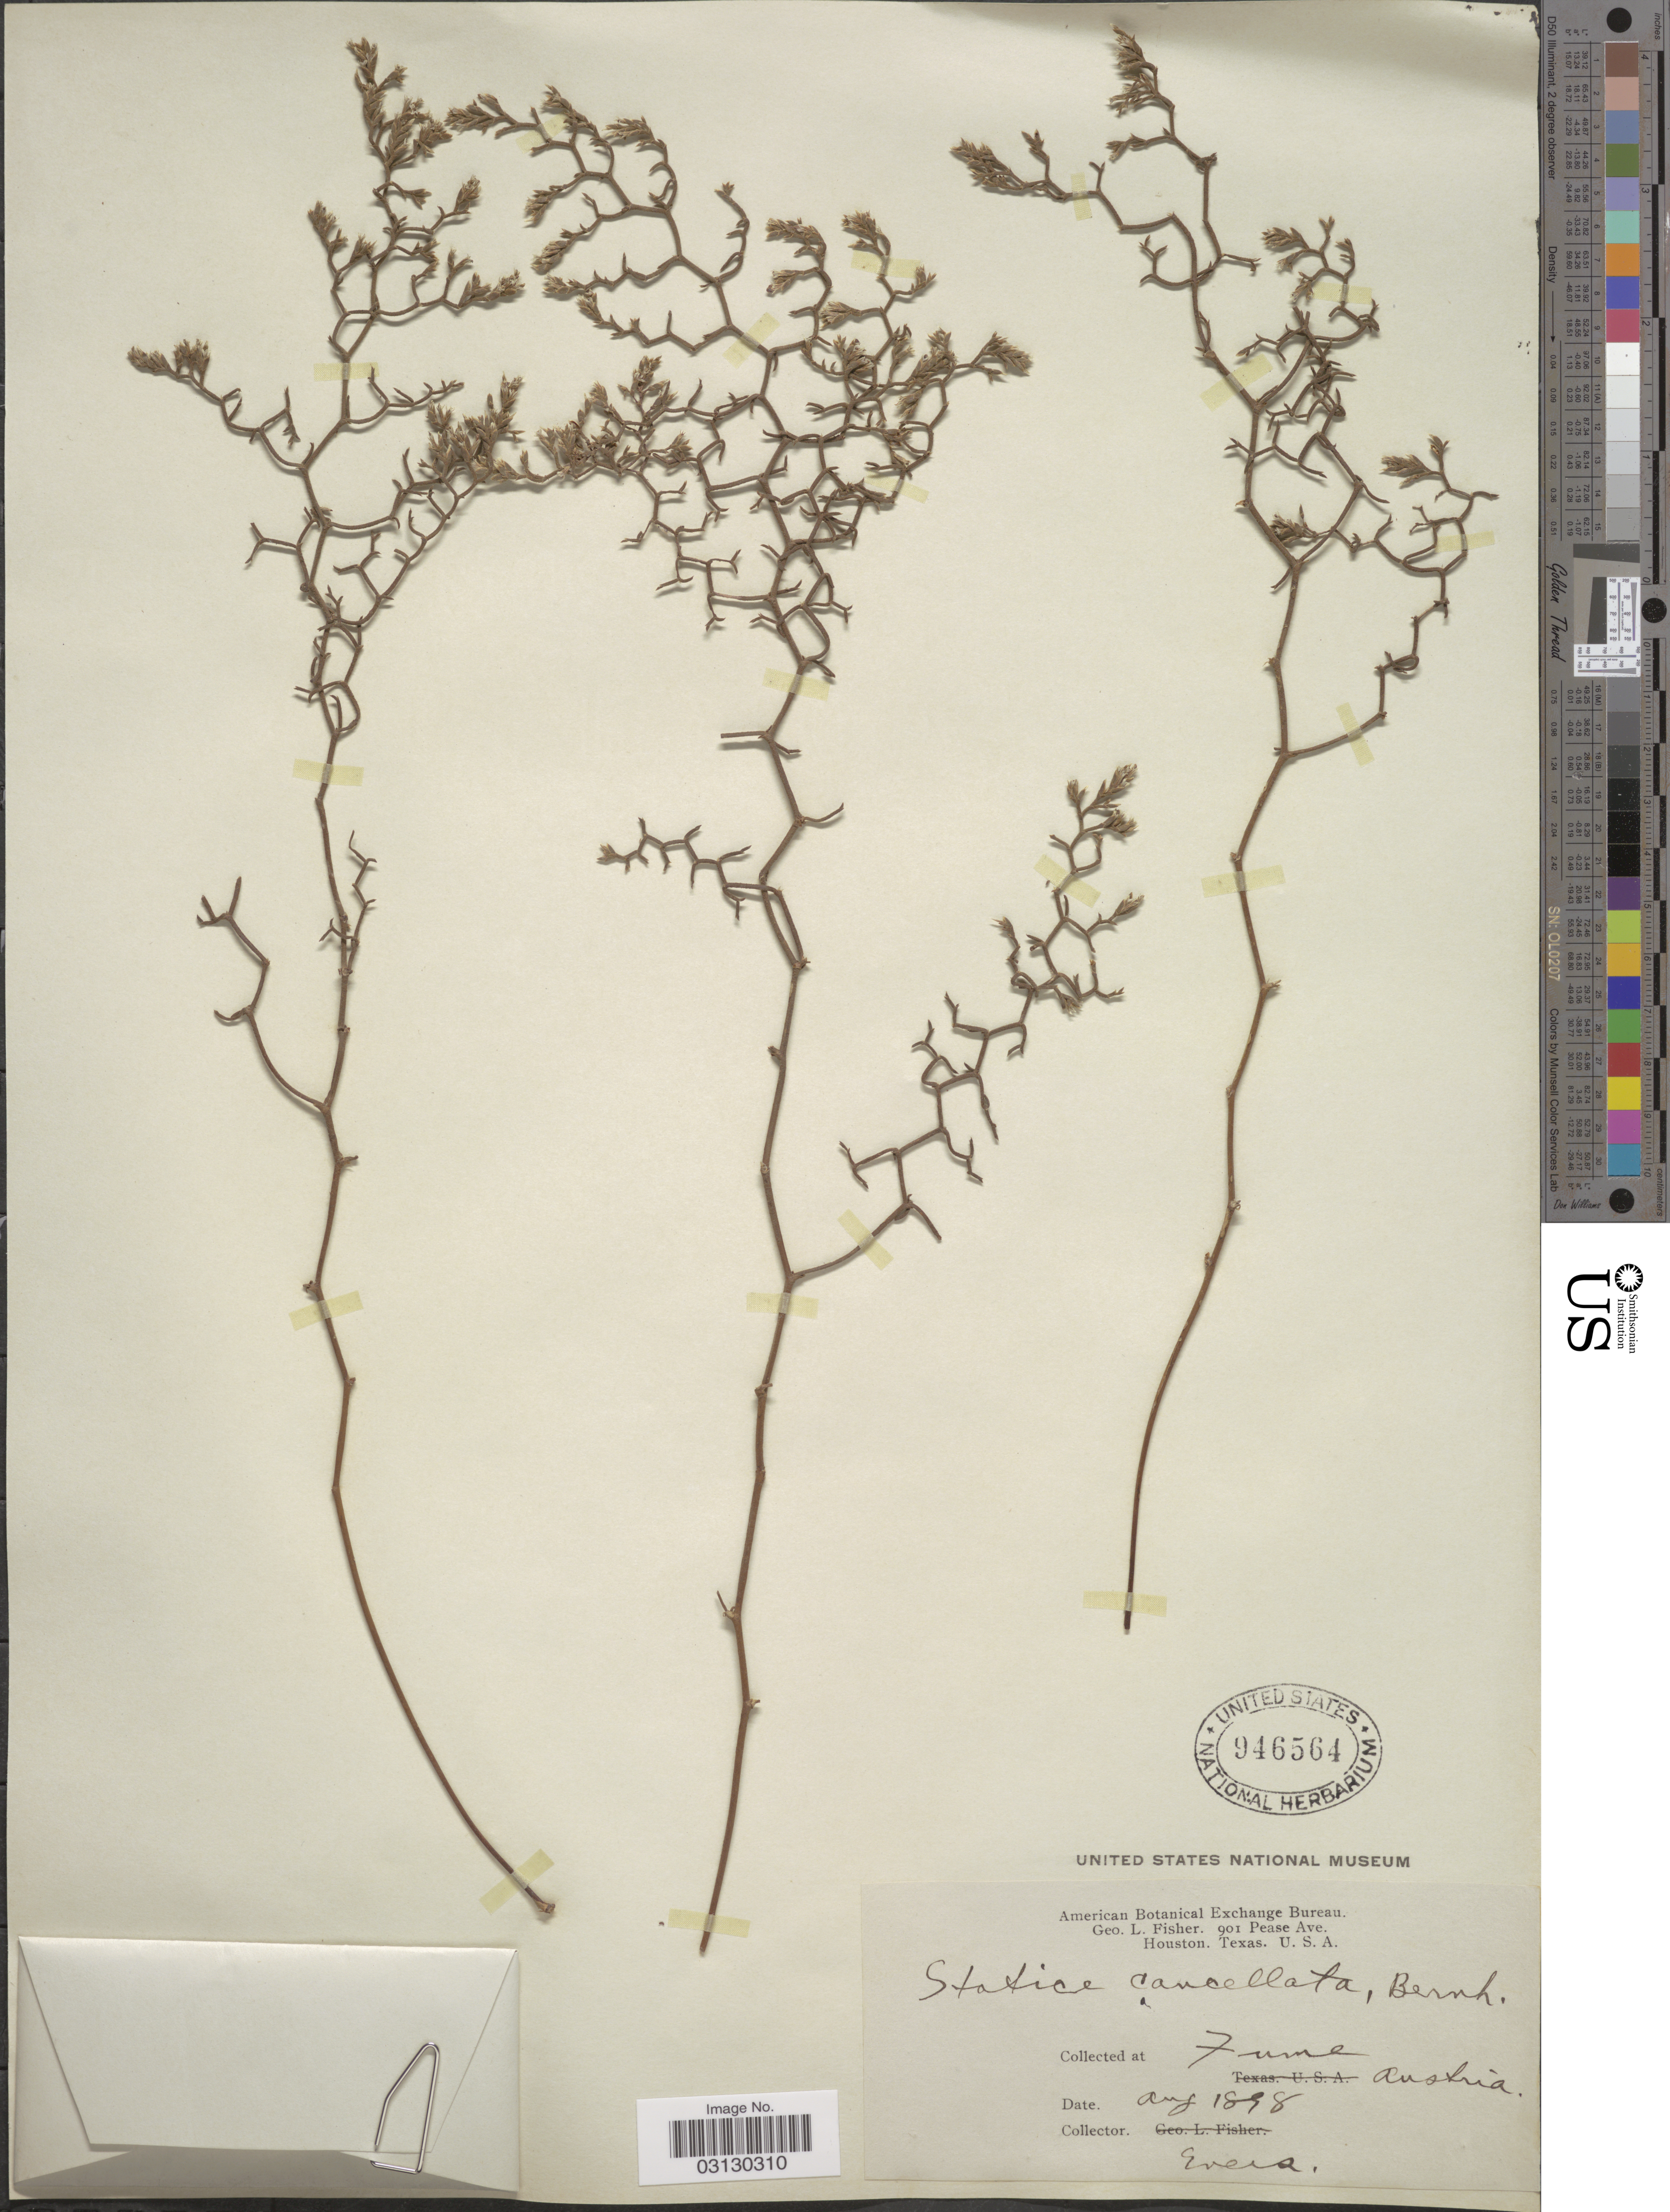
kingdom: Plantae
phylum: Tracheophyta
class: Magnoliopsida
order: Caryophyllales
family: Plumbaginaceae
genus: Limonium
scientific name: Limonium cancellatum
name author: (Bernh. ex Bertol.) Kuntze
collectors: Evers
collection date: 1898-08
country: Austria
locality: Fume [interpreted].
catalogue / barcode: US 946564